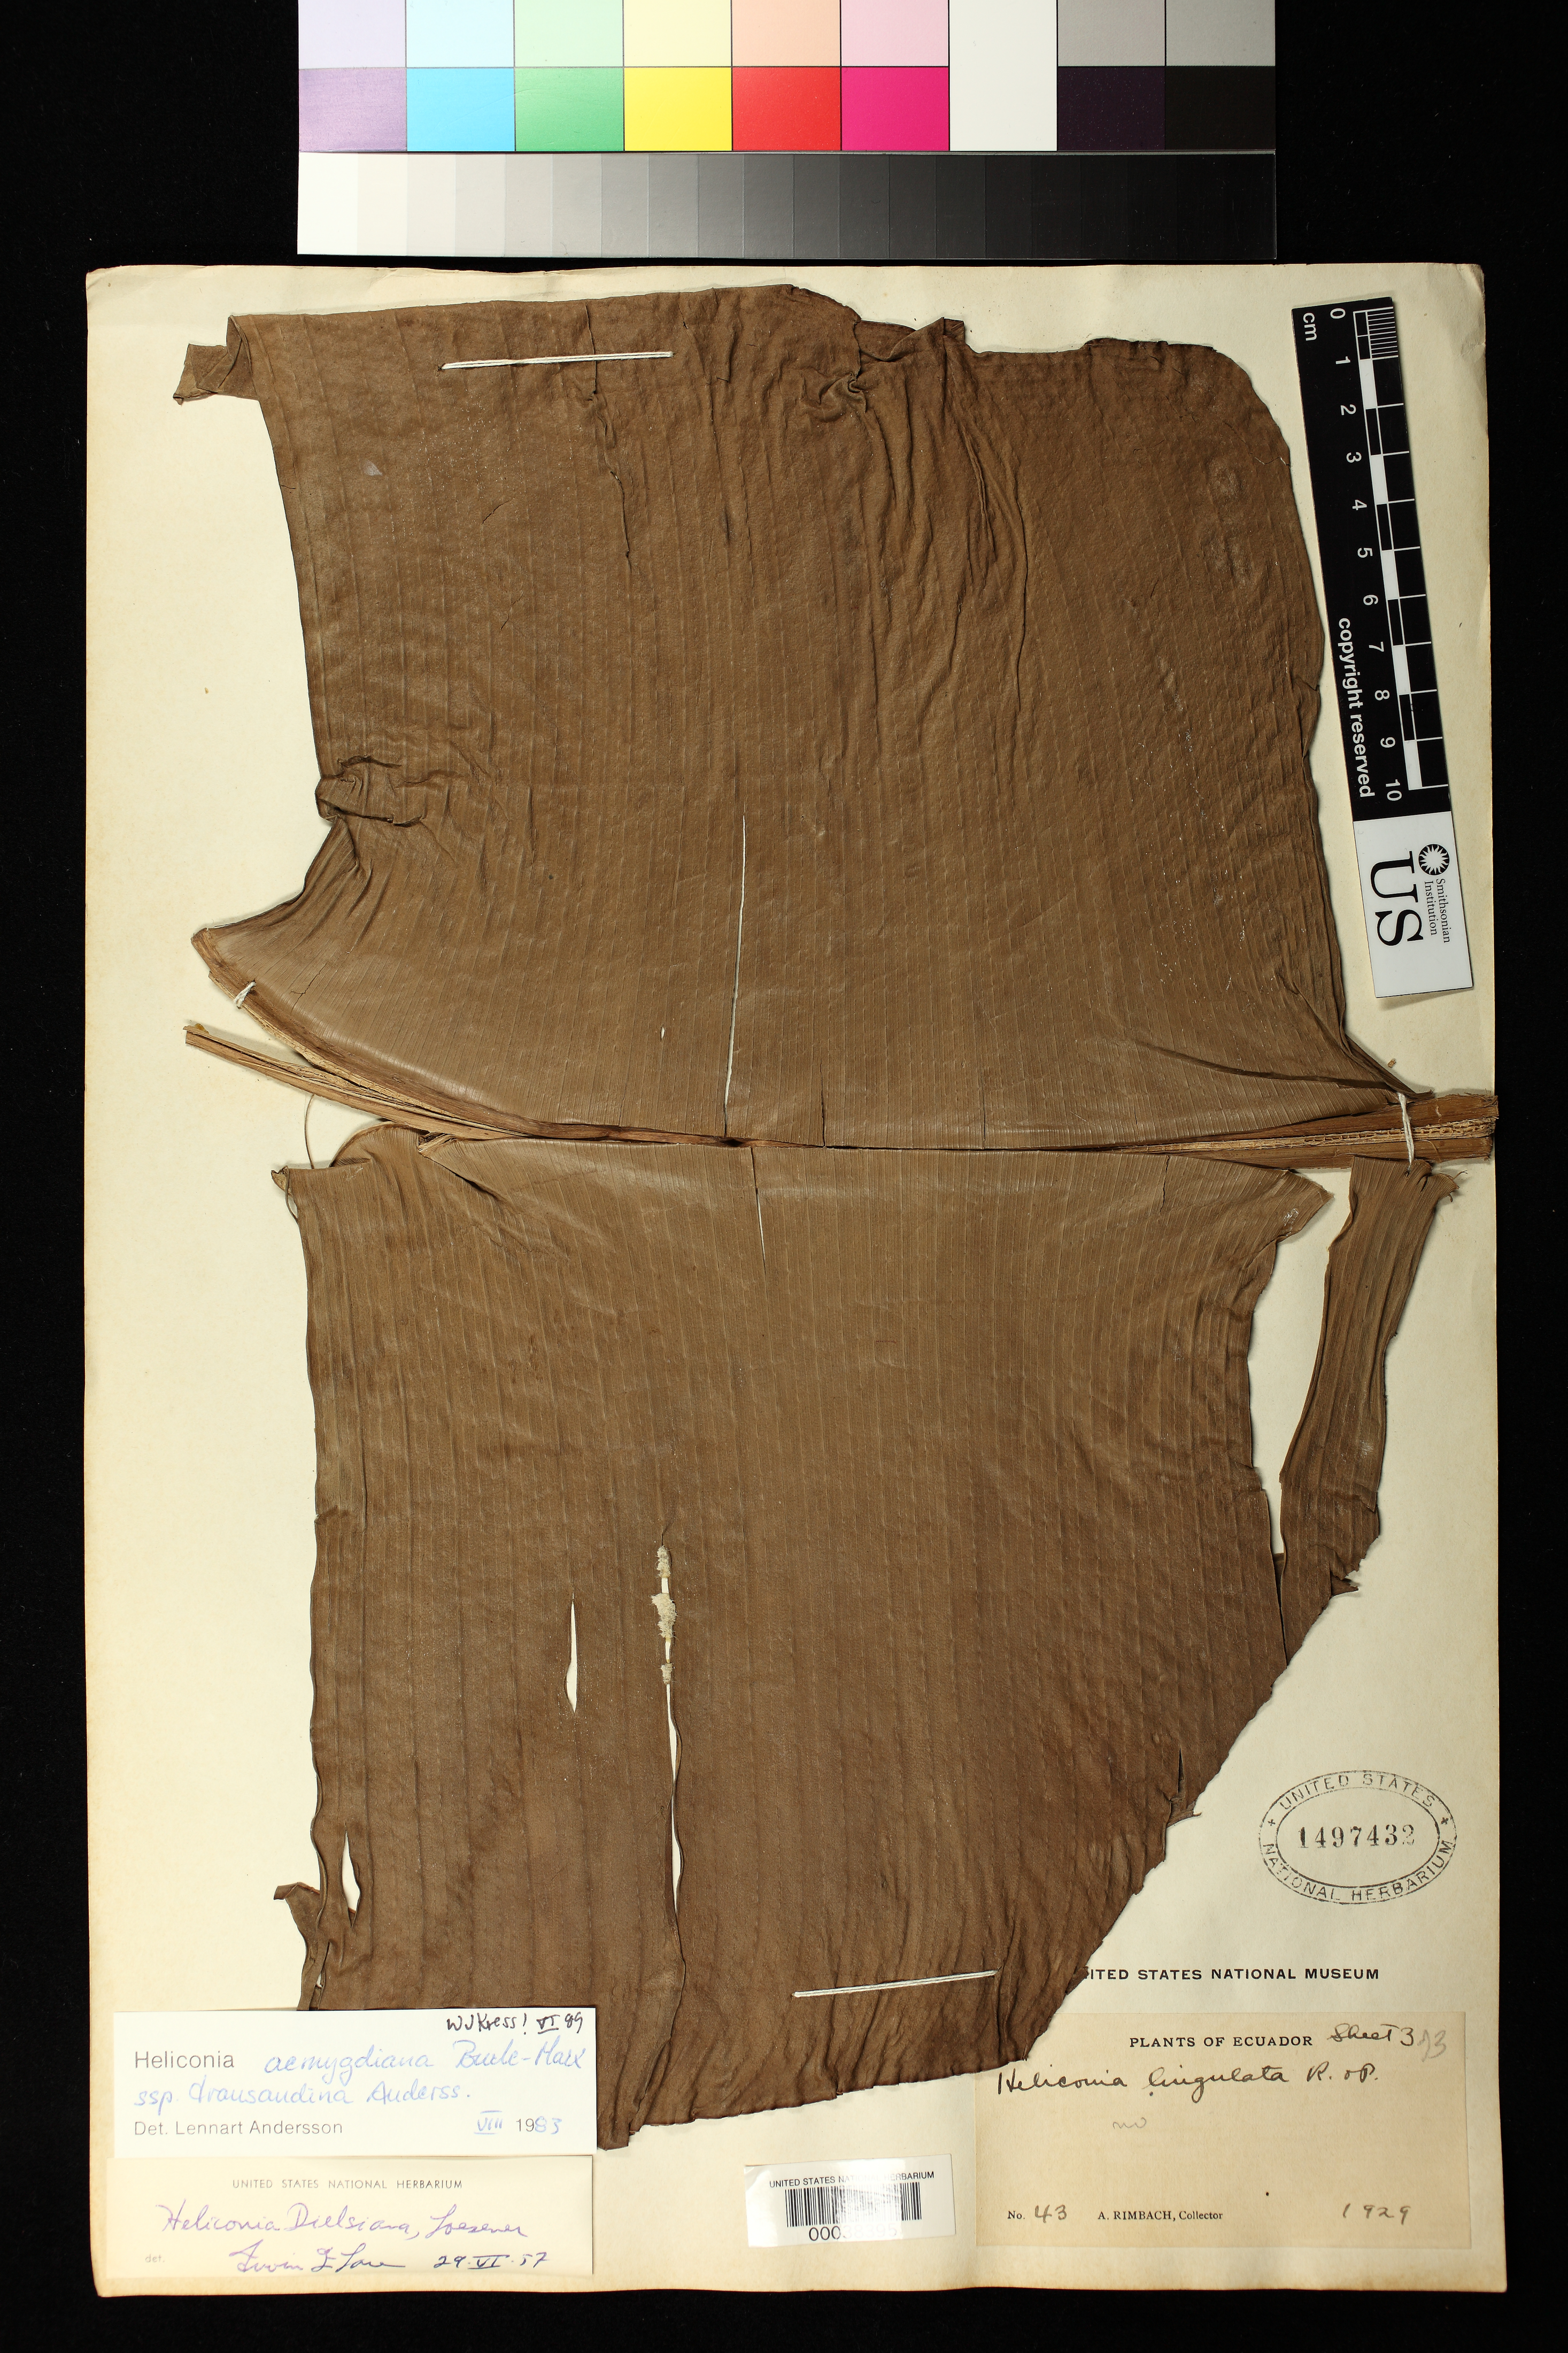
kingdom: Plantae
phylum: Tracheophyta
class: Liliopsida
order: Zingiberales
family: Heliconiaceae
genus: Heliconia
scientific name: Heliconia aemygdiana subsp. transandina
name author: L. Andersson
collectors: A. Rimbach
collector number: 43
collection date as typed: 1929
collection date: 1929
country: Ecuador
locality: Foot of western Cordillera, between Rivers Ohimbo and Canas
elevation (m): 200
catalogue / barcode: US 1497432